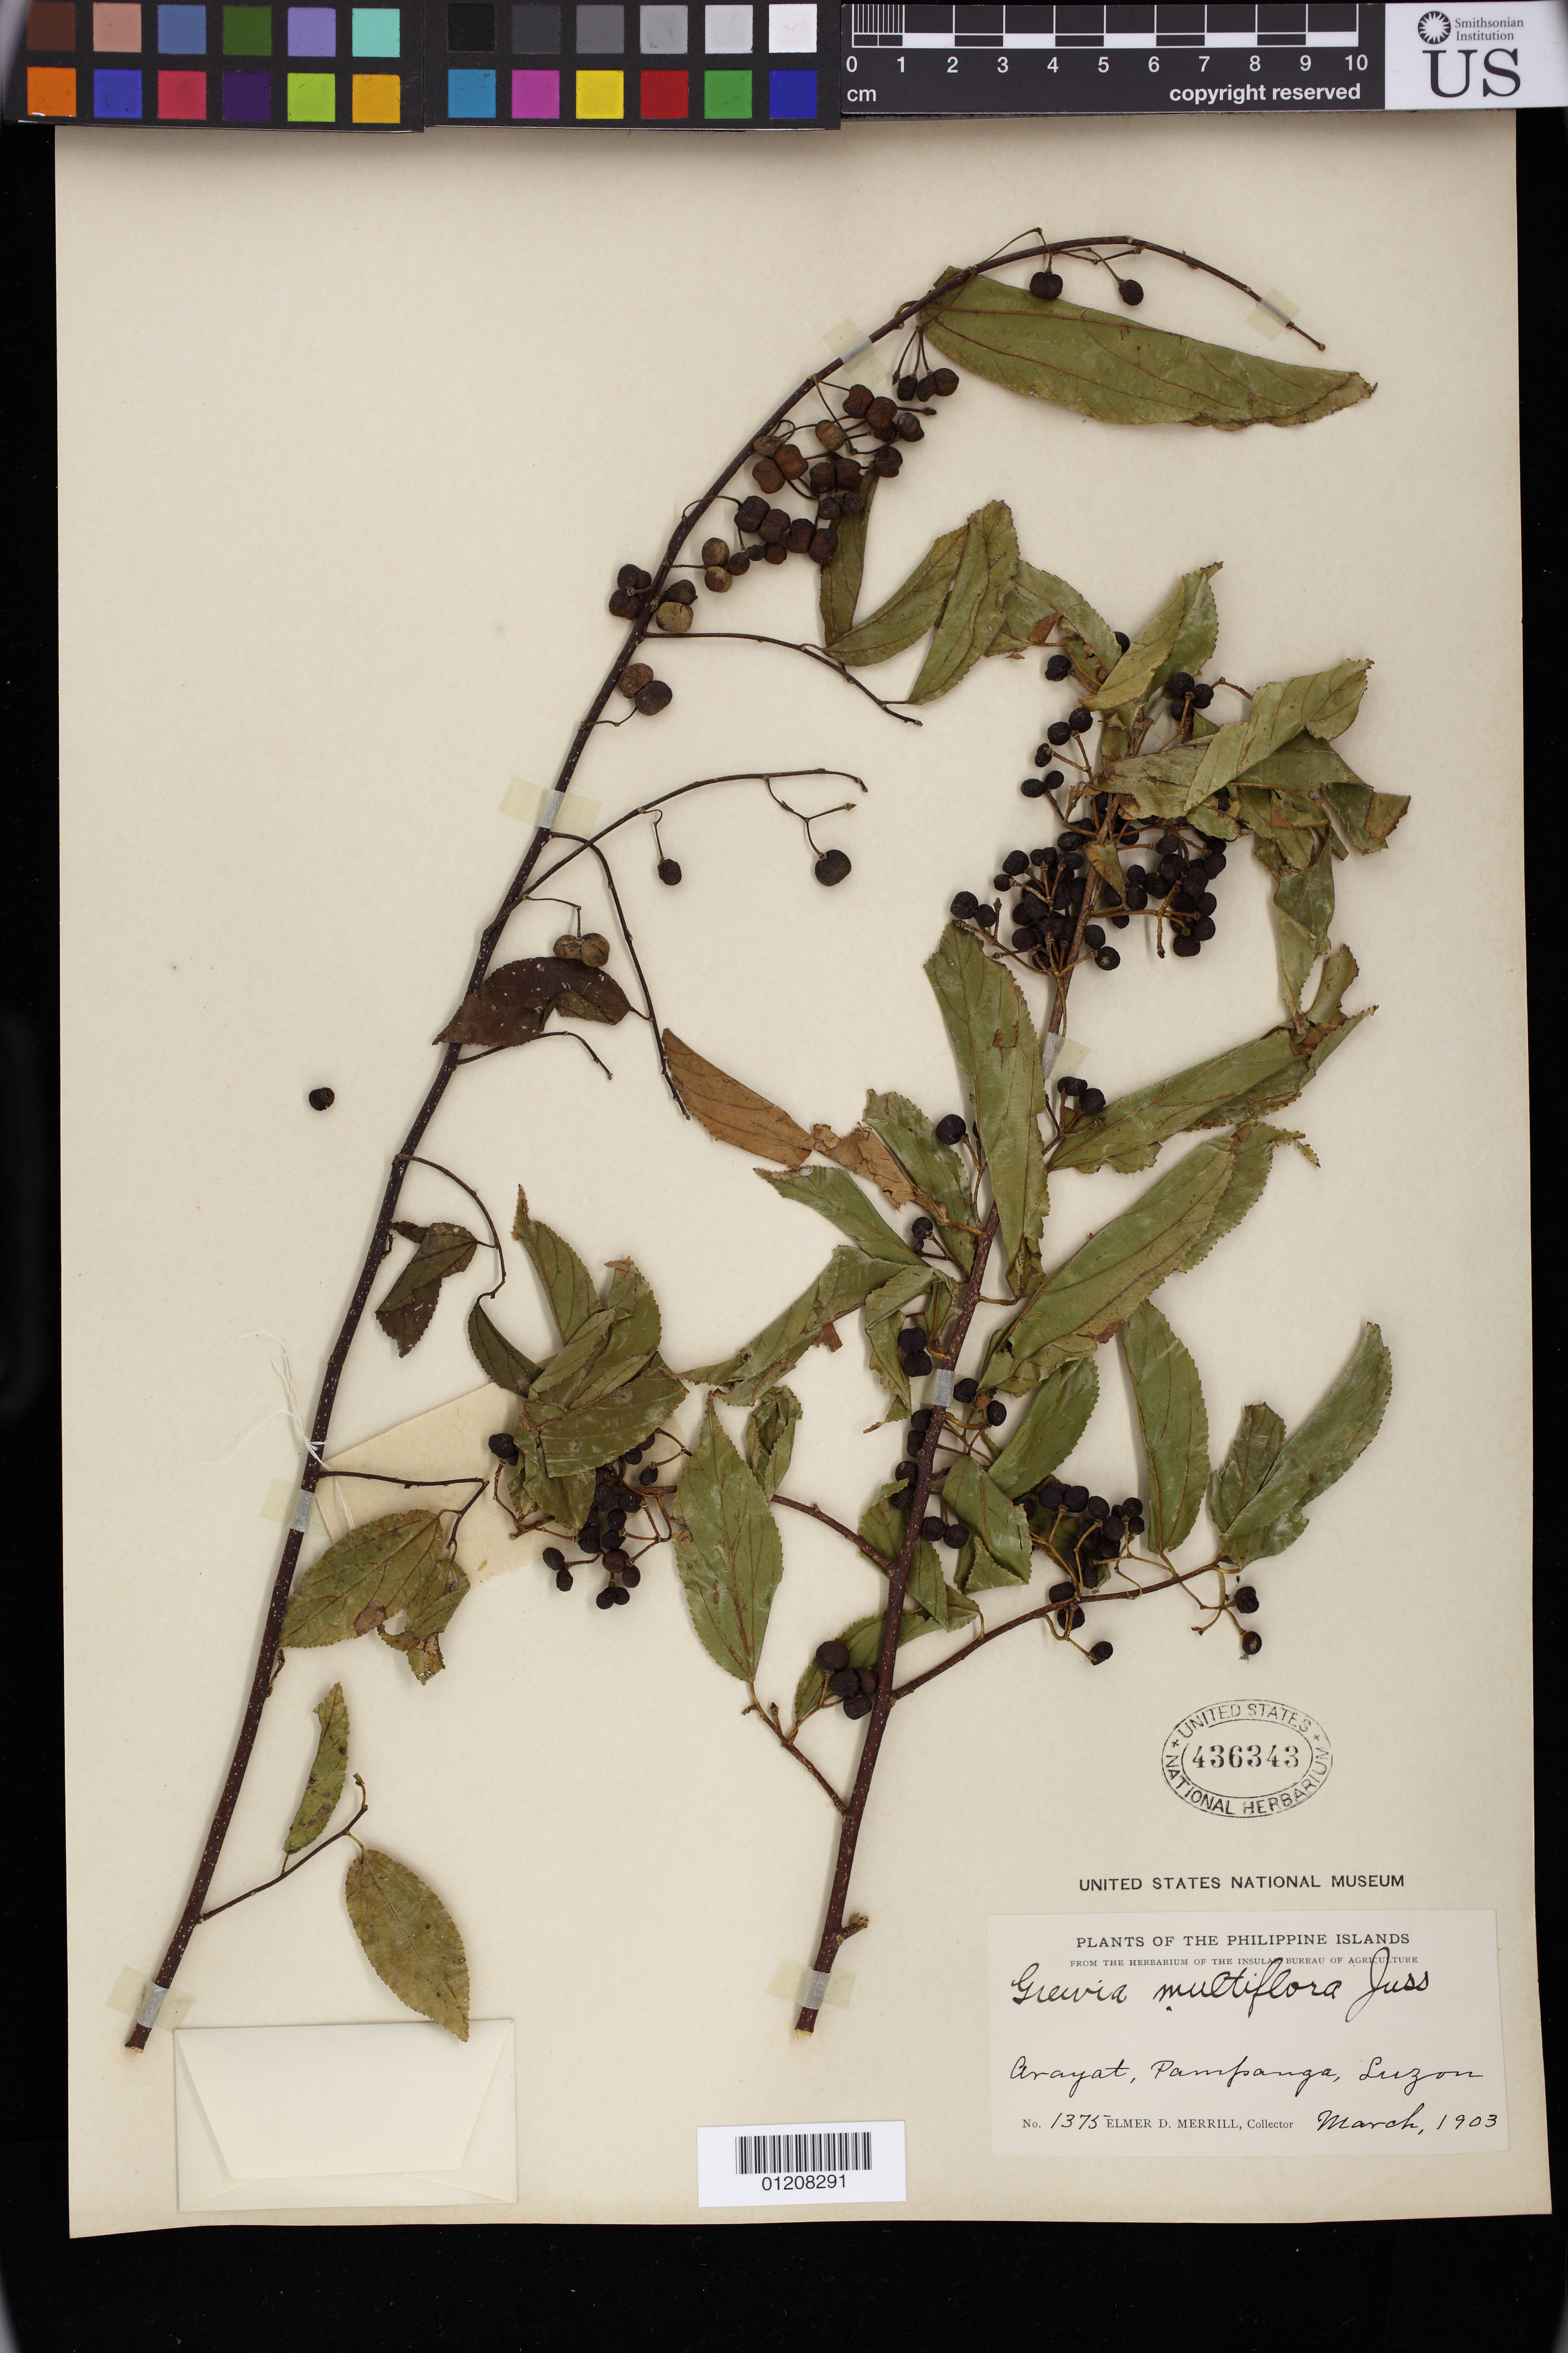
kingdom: Plantae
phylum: Tracheophyta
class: Magnoliopsida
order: Malvales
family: Malvaceae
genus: Grewia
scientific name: Grewia multiflora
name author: Juss.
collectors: E. Merrill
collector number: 1375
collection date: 1903-03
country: Philippines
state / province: Central Luzon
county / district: Pampanga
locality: Arayat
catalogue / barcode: US 436343